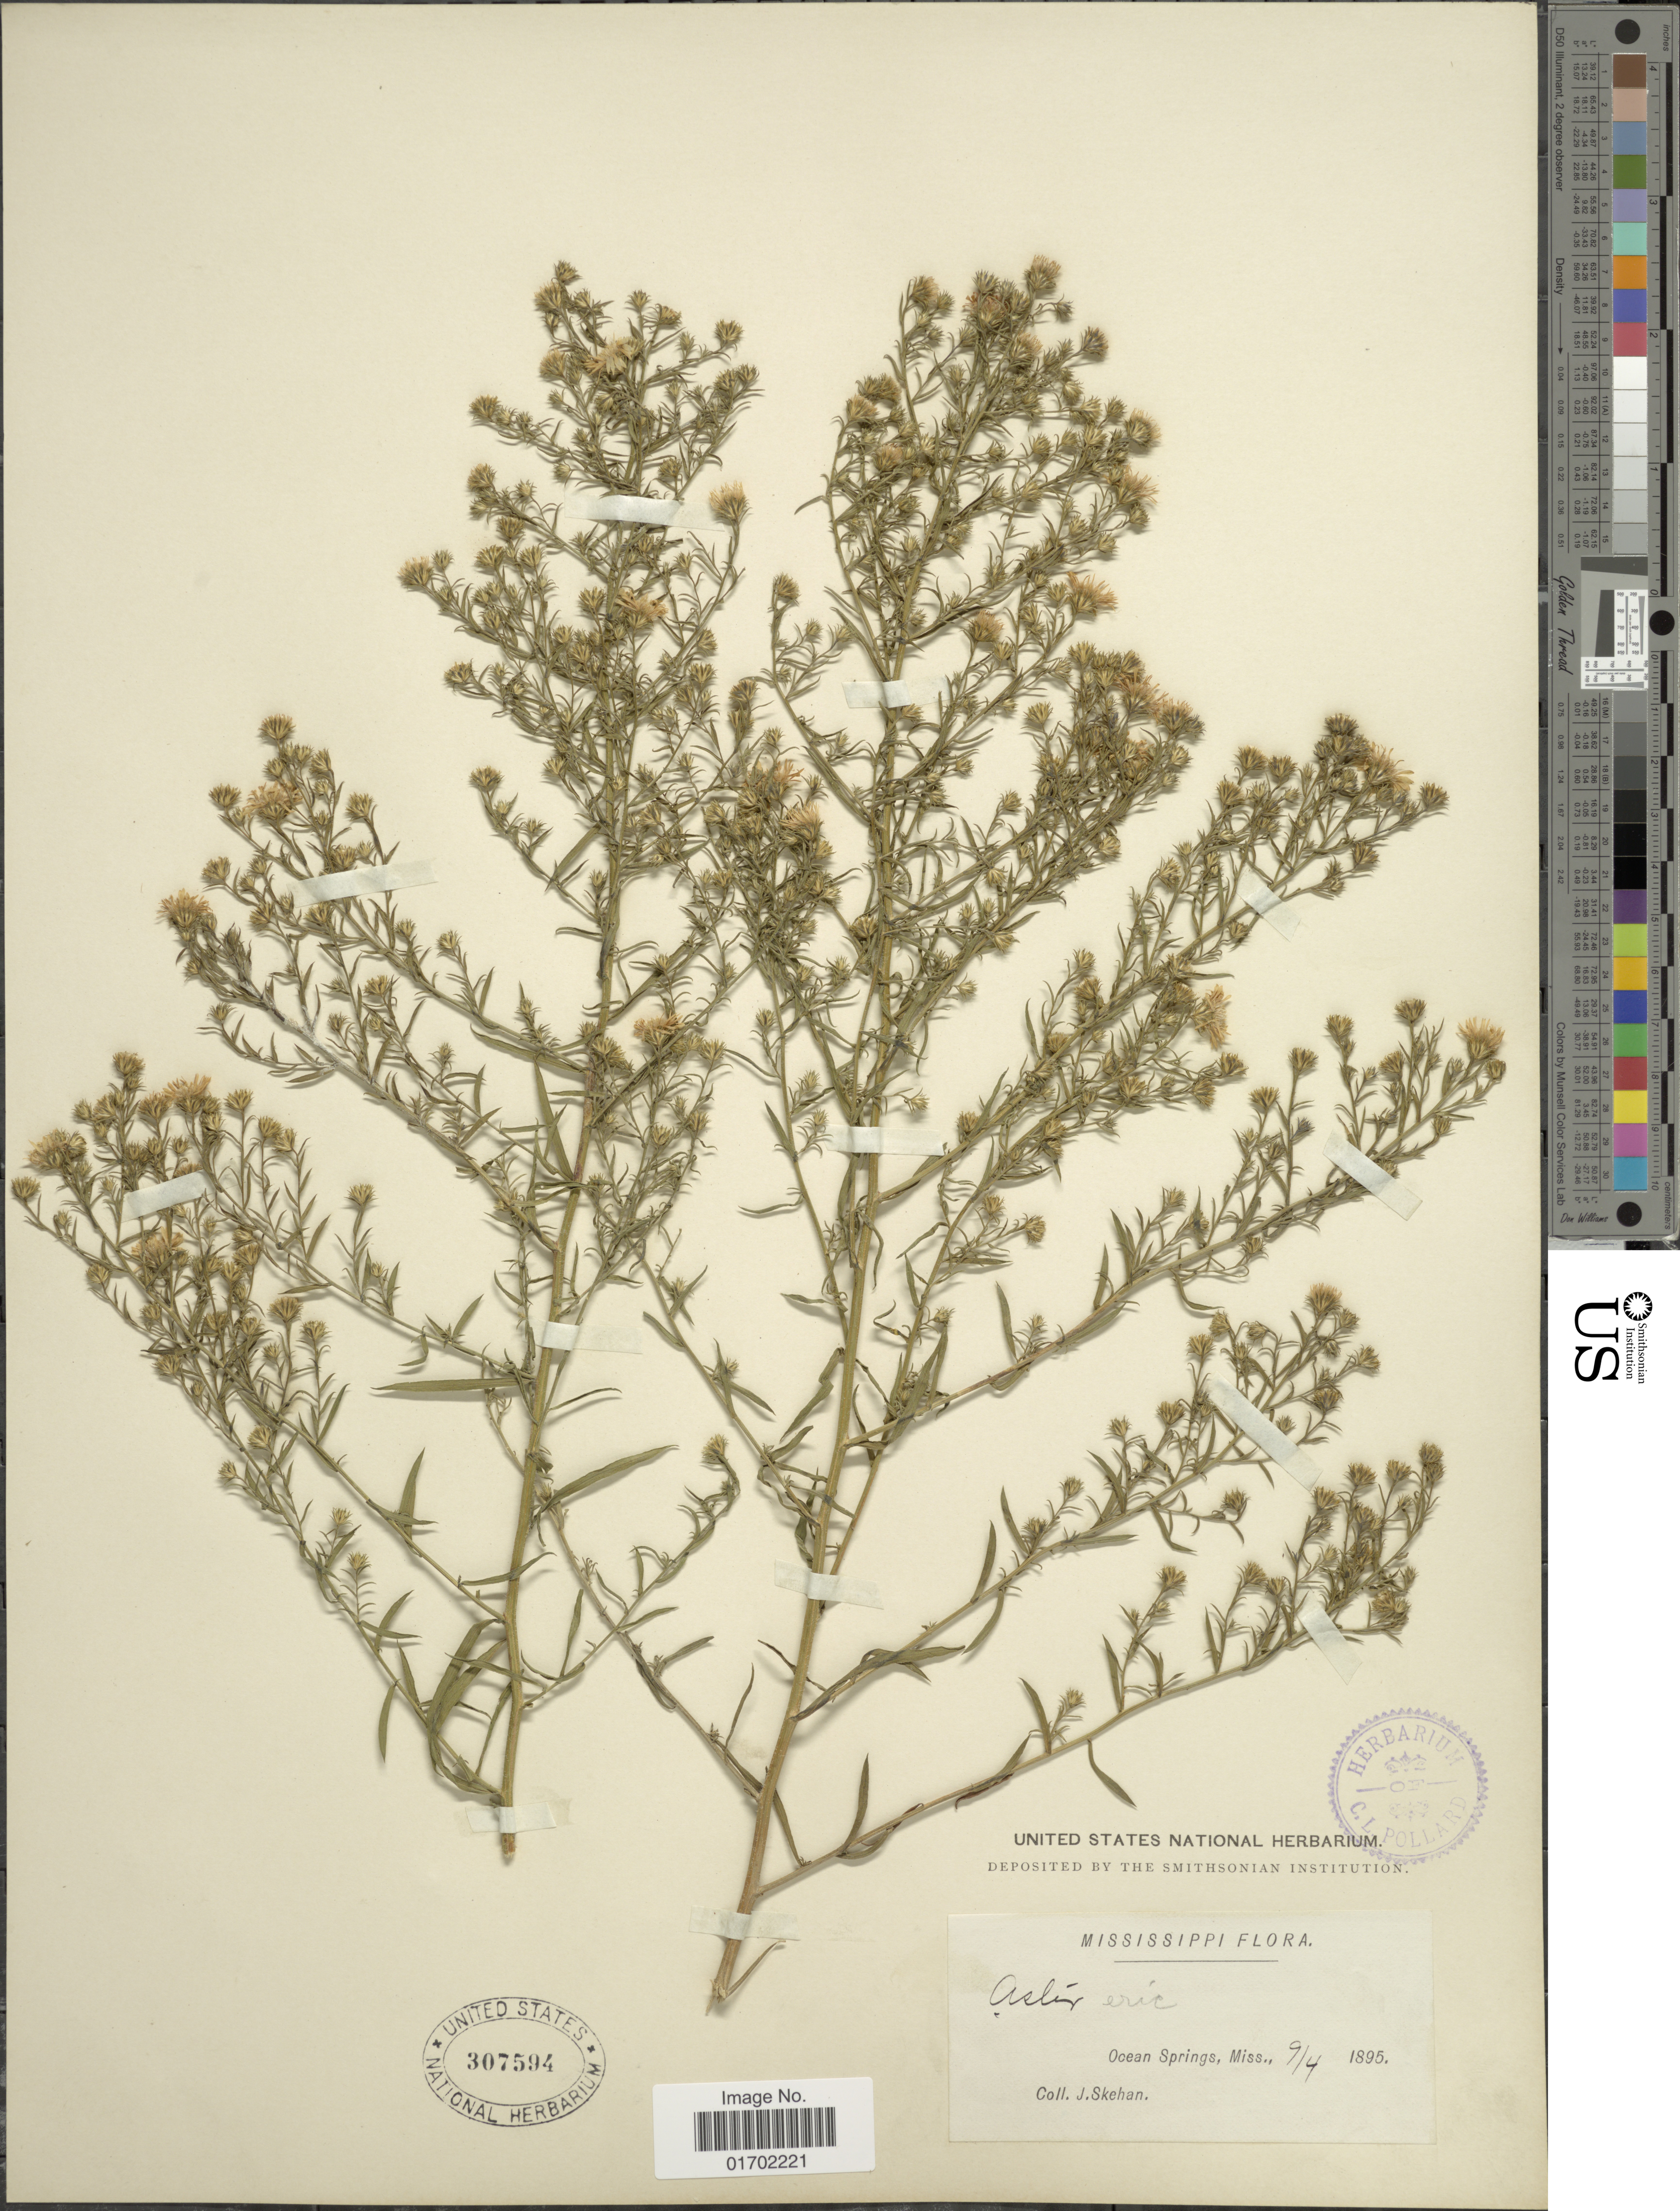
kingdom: Plantae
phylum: Tracheophyta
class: Magnoliopsida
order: Asterales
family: Asteraceae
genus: Symphyotrichum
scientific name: Symphyotrichum pilosum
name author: (Willd.) G.L. Nesom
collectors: J. Skehan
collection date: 1895-09-04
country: United States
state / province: Mississippi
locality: Ocean Springs, Miss.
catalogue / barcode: US 307594